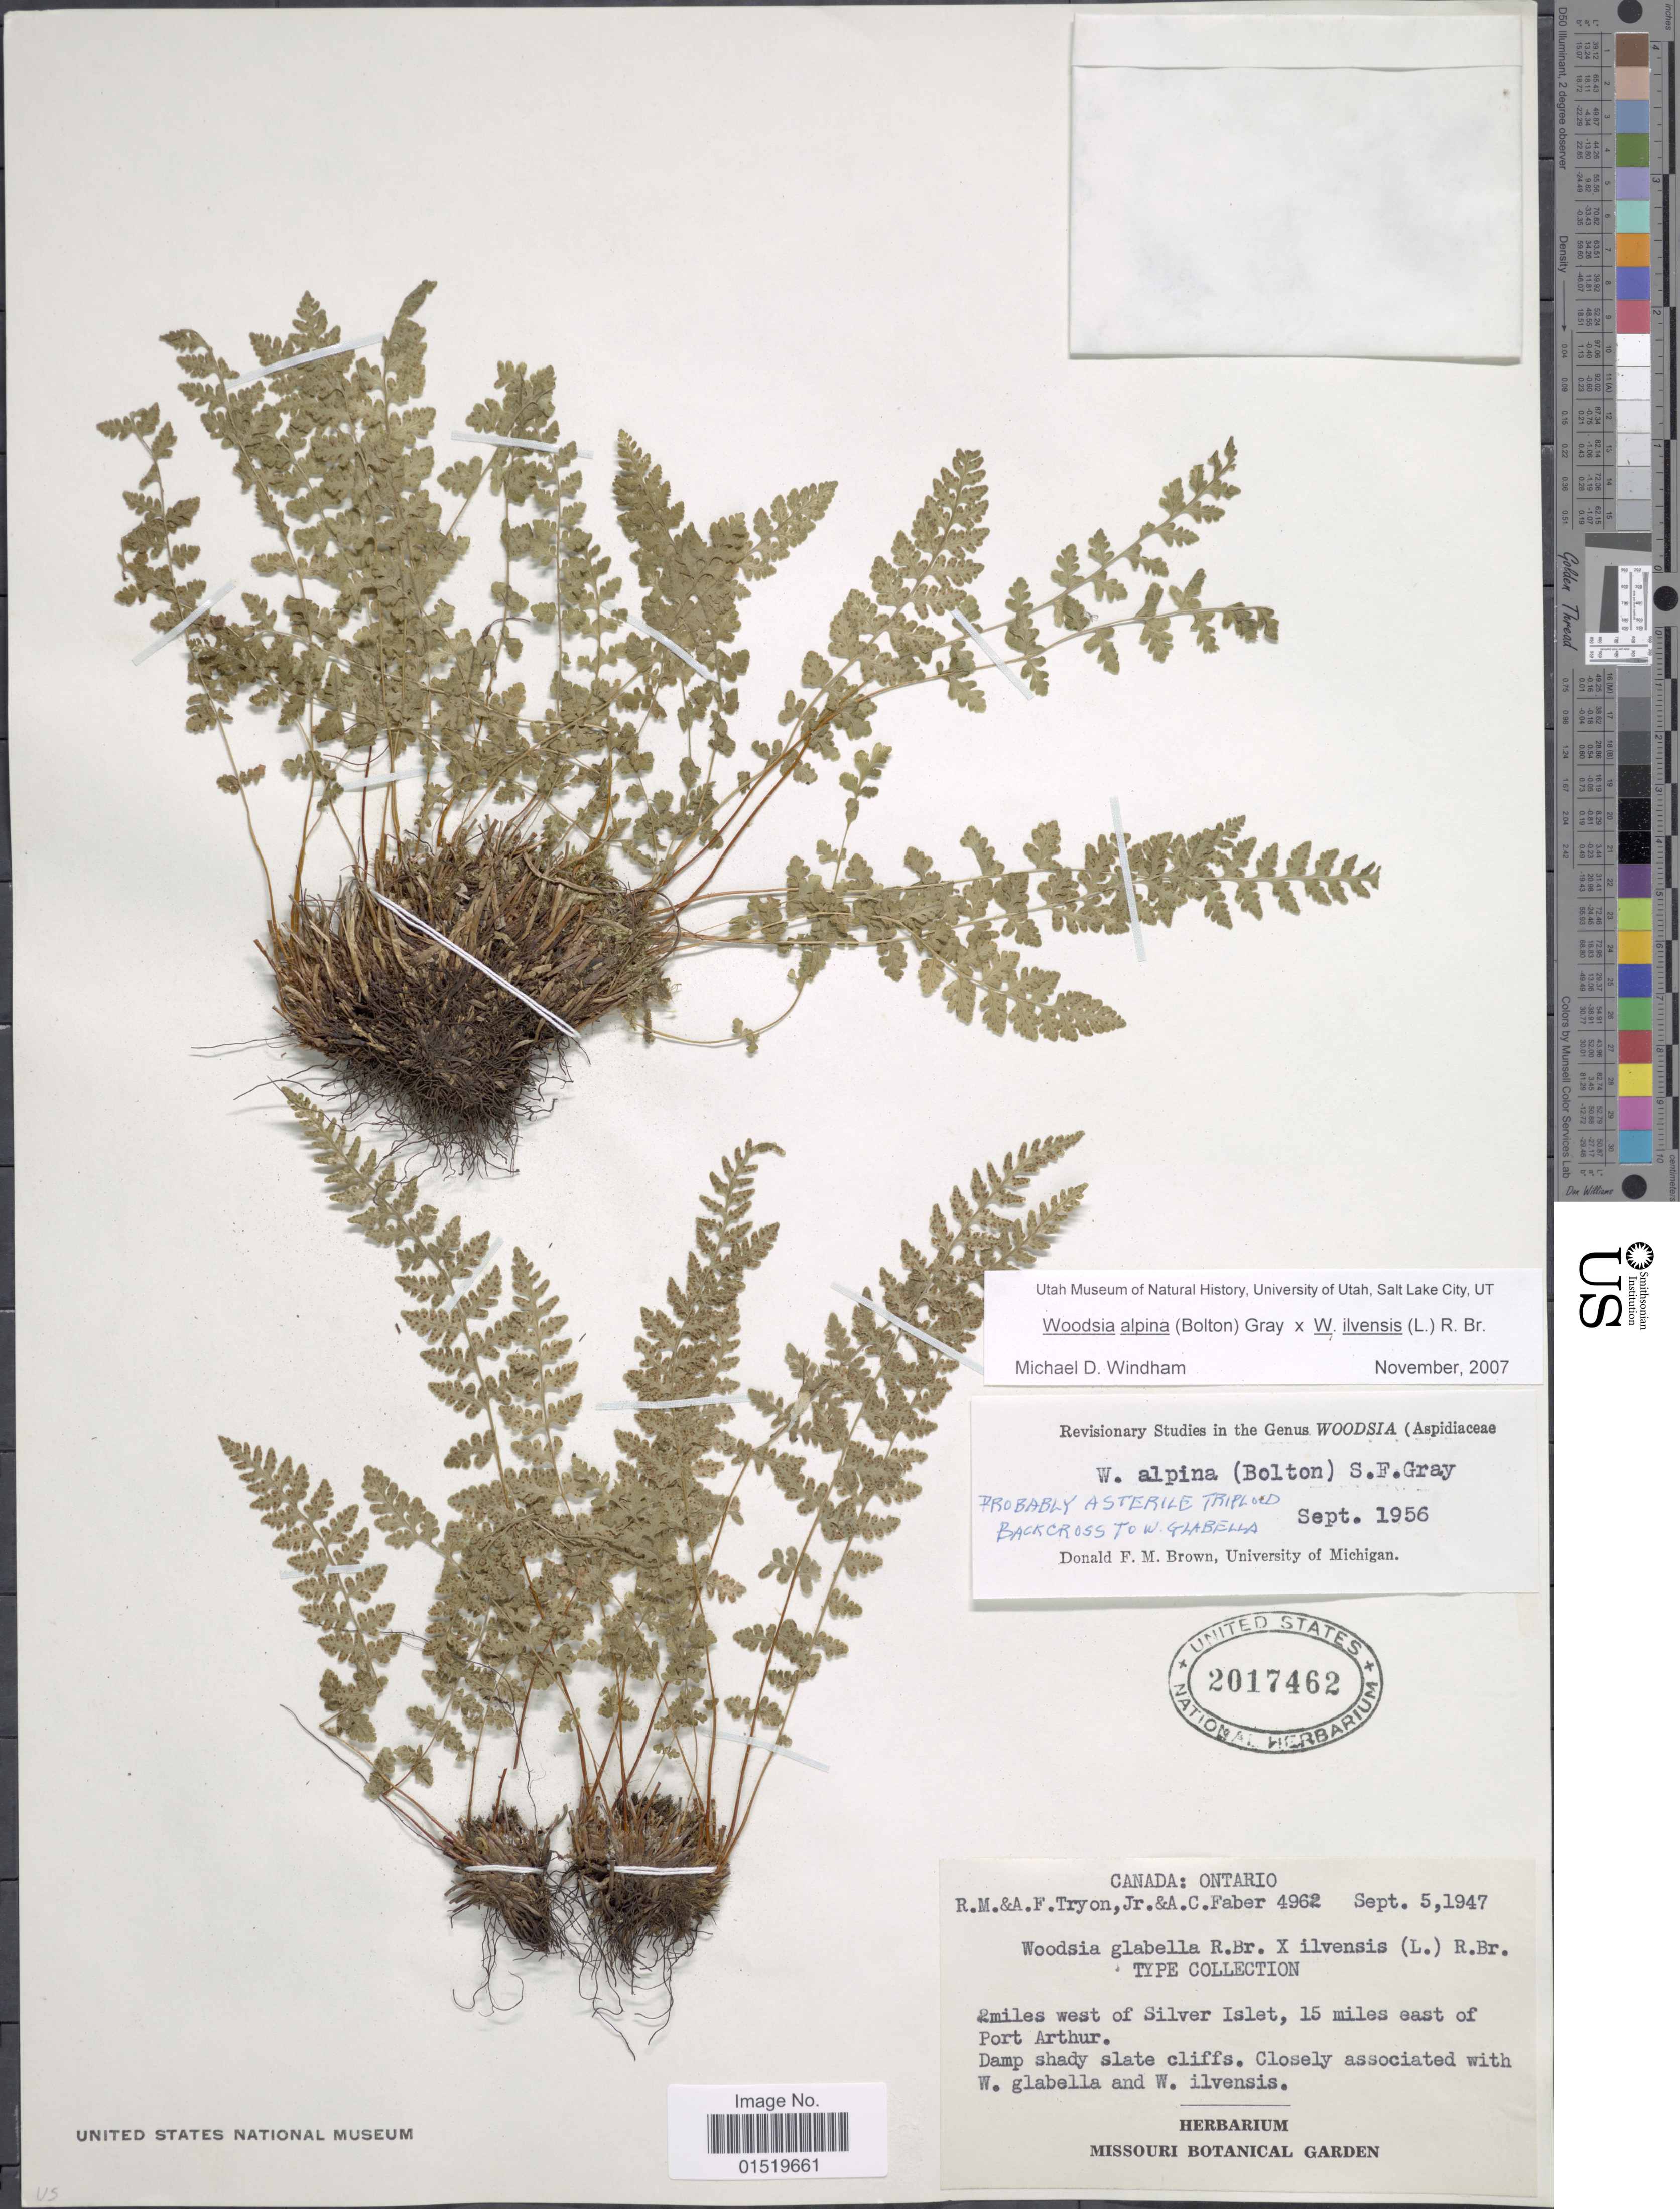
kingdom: Plantae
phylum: Tracheophyta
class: Polypodiopsida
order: Polypodiales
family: Woodsiaceae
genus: Woodsia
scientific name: Woodsia alpina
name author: (Bolton) S.F. Gray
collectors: R. M. Tryon, A. F. Tryon & A. Faber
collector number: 4962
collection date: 1947-09-05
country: Canada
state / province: Ontario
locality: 2miles west of Silver Islet, 15 miles east of Port Arthur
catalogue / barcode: US 2017462